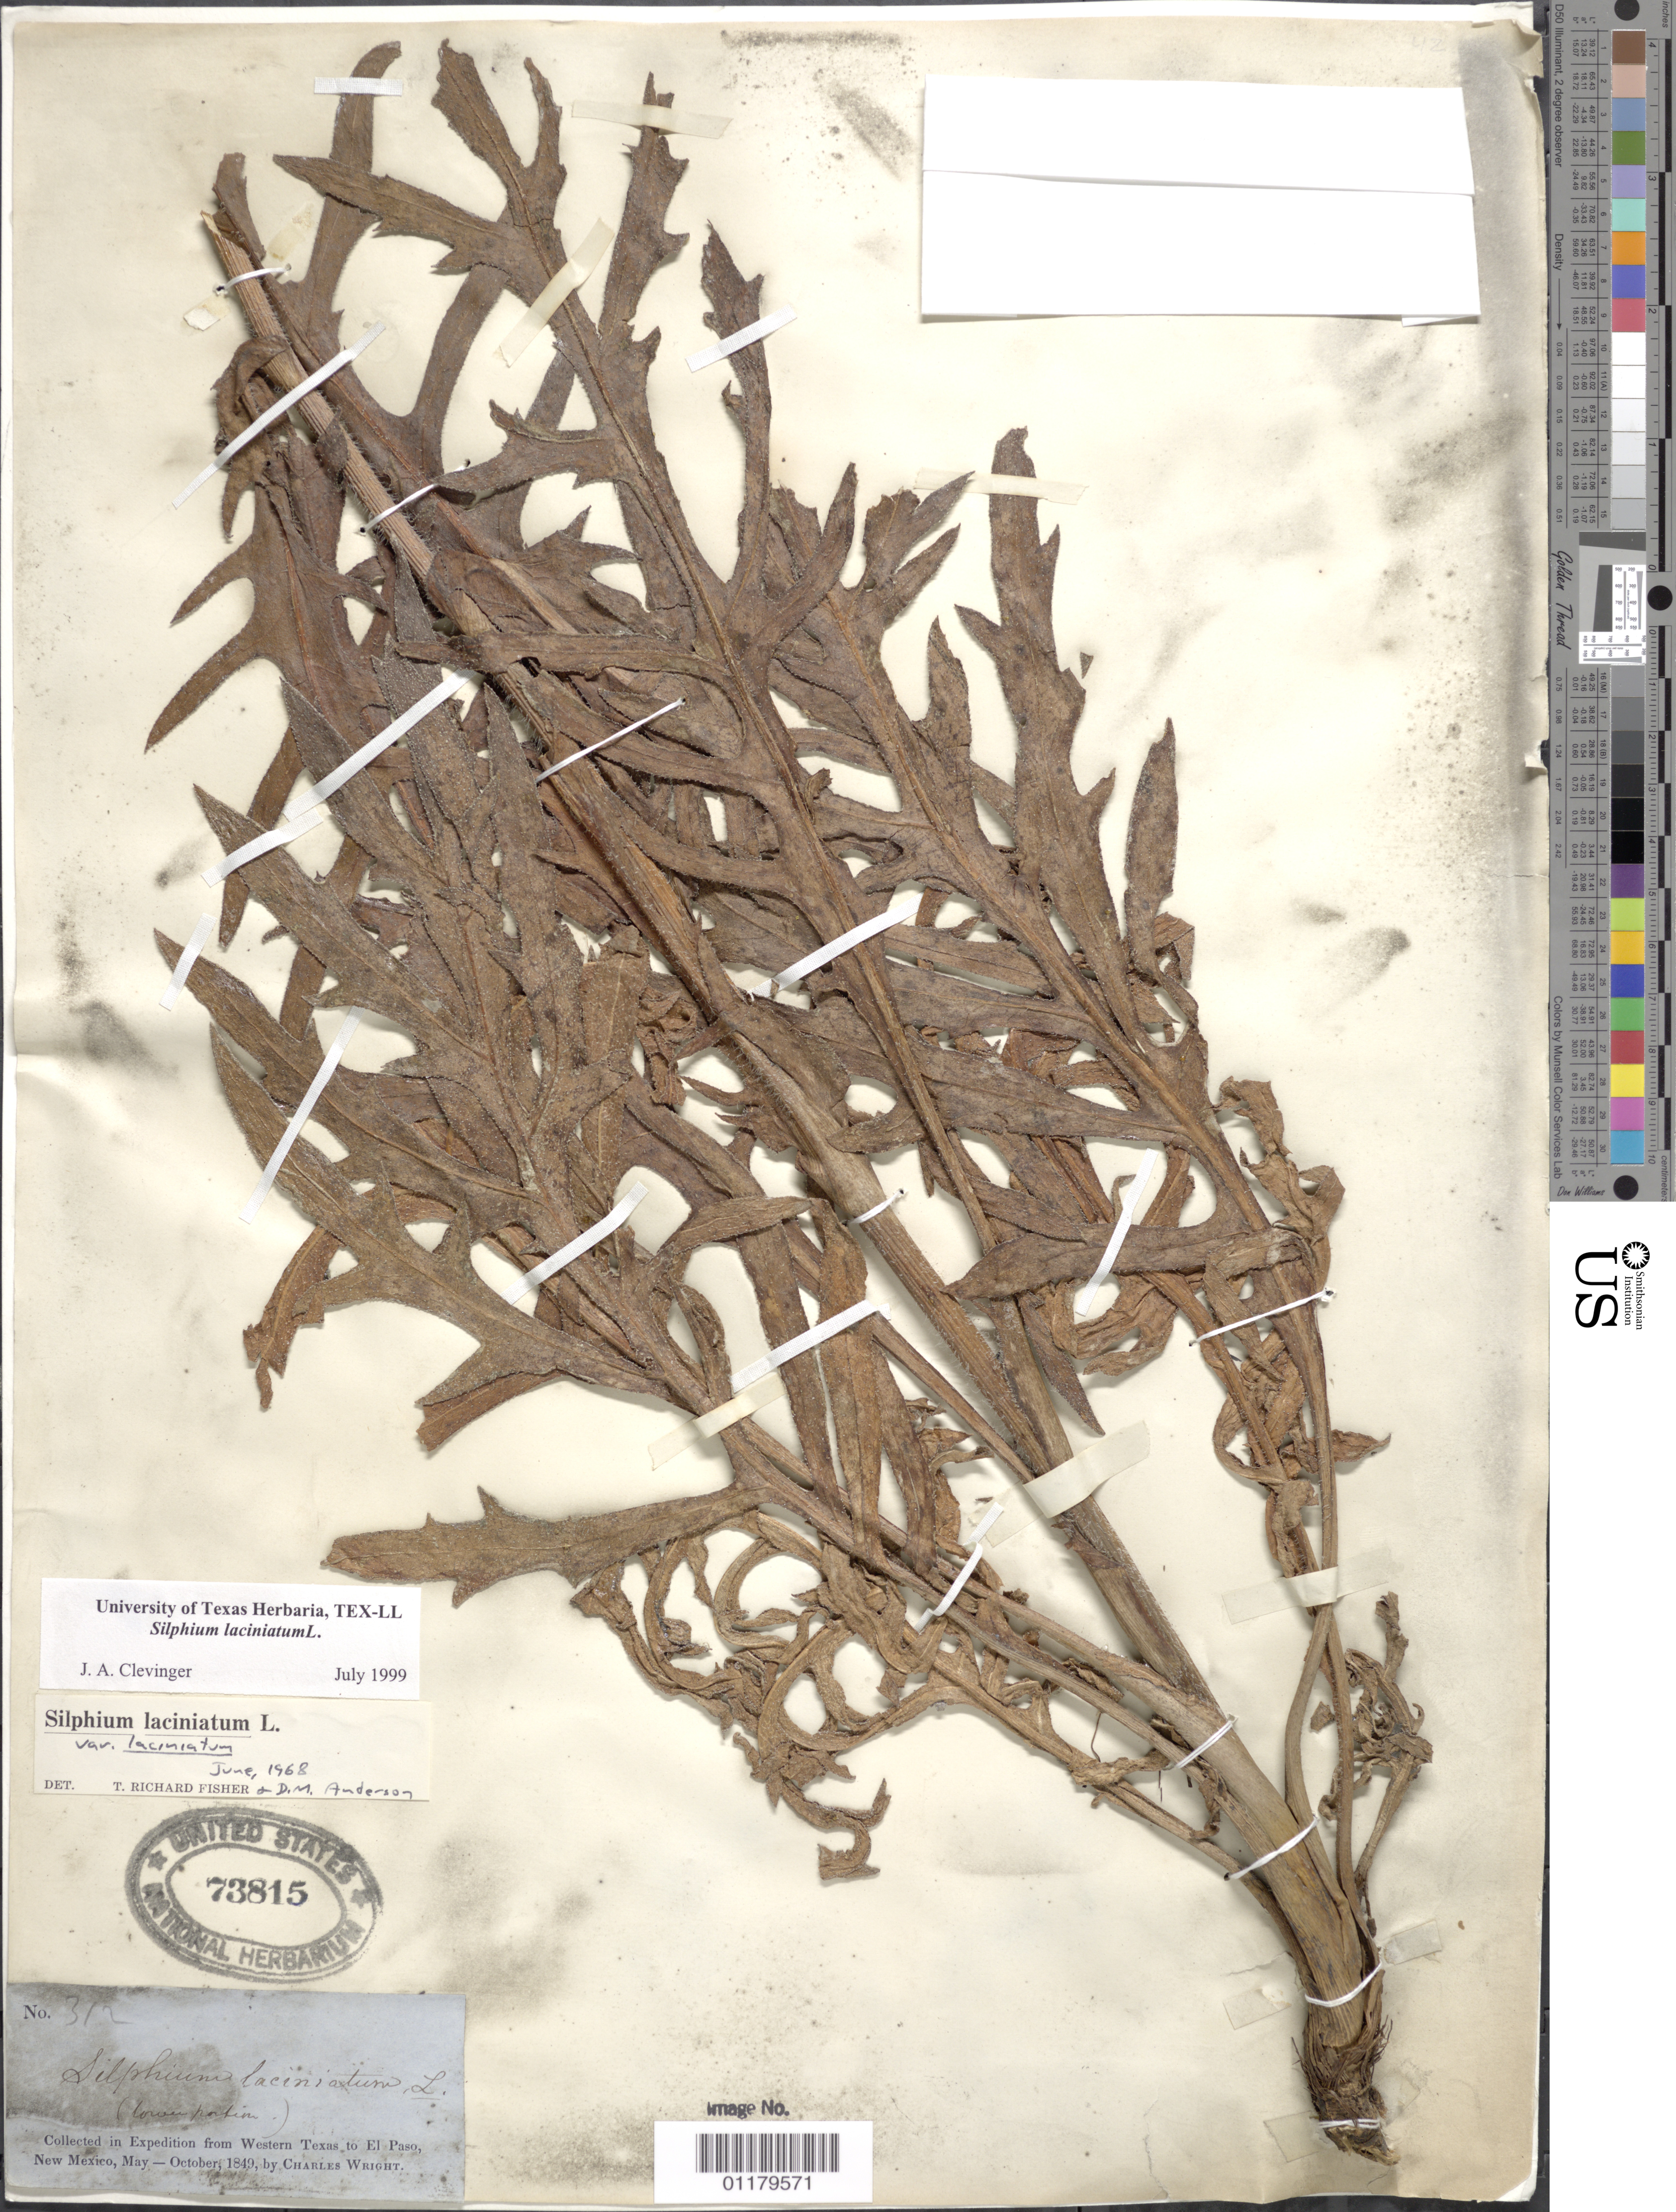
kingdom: Plantae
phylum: Tracheophyta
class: Magnoliopsida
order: Asterales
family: Asteraceae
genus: Silphium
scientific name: Silphium laciniatum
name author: L.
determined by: Clevinger, Jennifer A.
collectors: C. Wright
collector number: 312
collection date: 1849-05/1849-10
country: United States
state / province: New Mexico / Texas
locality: from Western Texas to El Paso, New Mexico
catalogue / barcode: US 73815